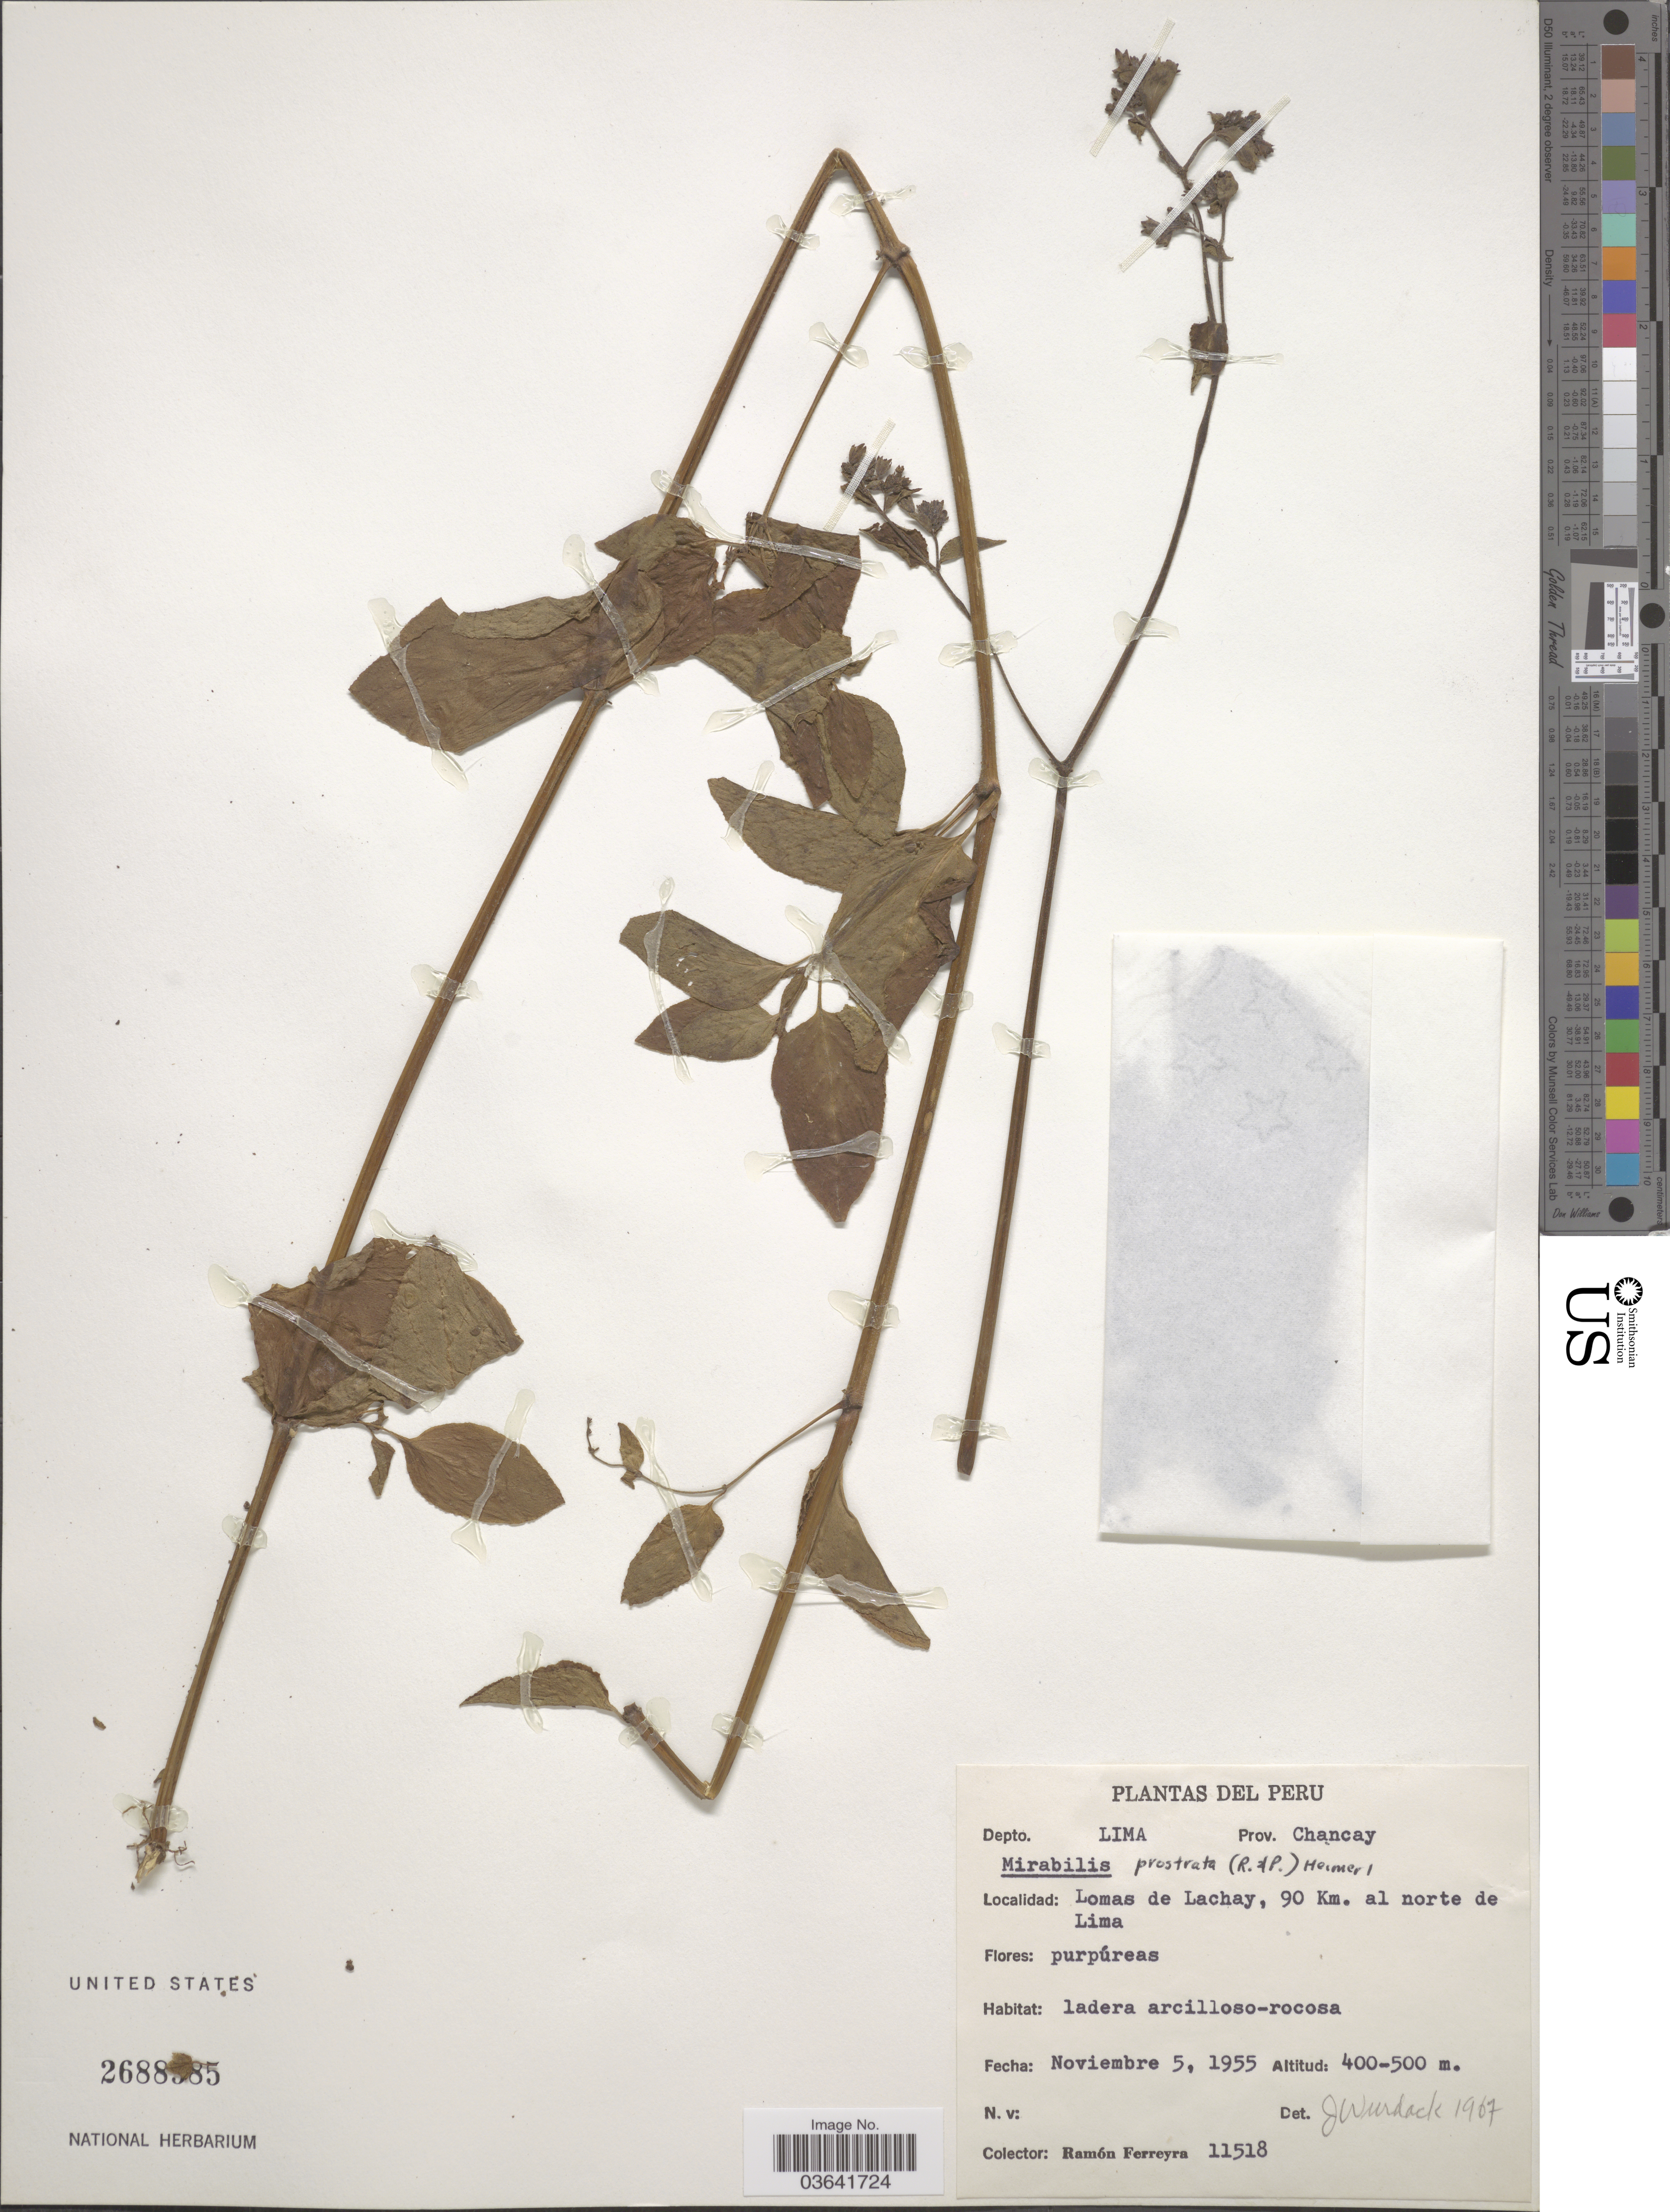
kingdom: Plantae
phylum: Tracheophyta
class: Magnoliopsida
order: Caryophyllales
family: Nyctaginaceae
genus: Mirabilis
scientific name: Mirabilis prostrata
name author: (Ruiz & Pav.) Heimerl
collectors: R. A. Ferreyra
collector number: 11518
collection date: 1955-11-05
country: Peru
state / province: Lima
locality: Depto. Lima, Prov. Chancay. Lomas de Lachay, 90 Km. al norte de Lima.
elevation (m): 400